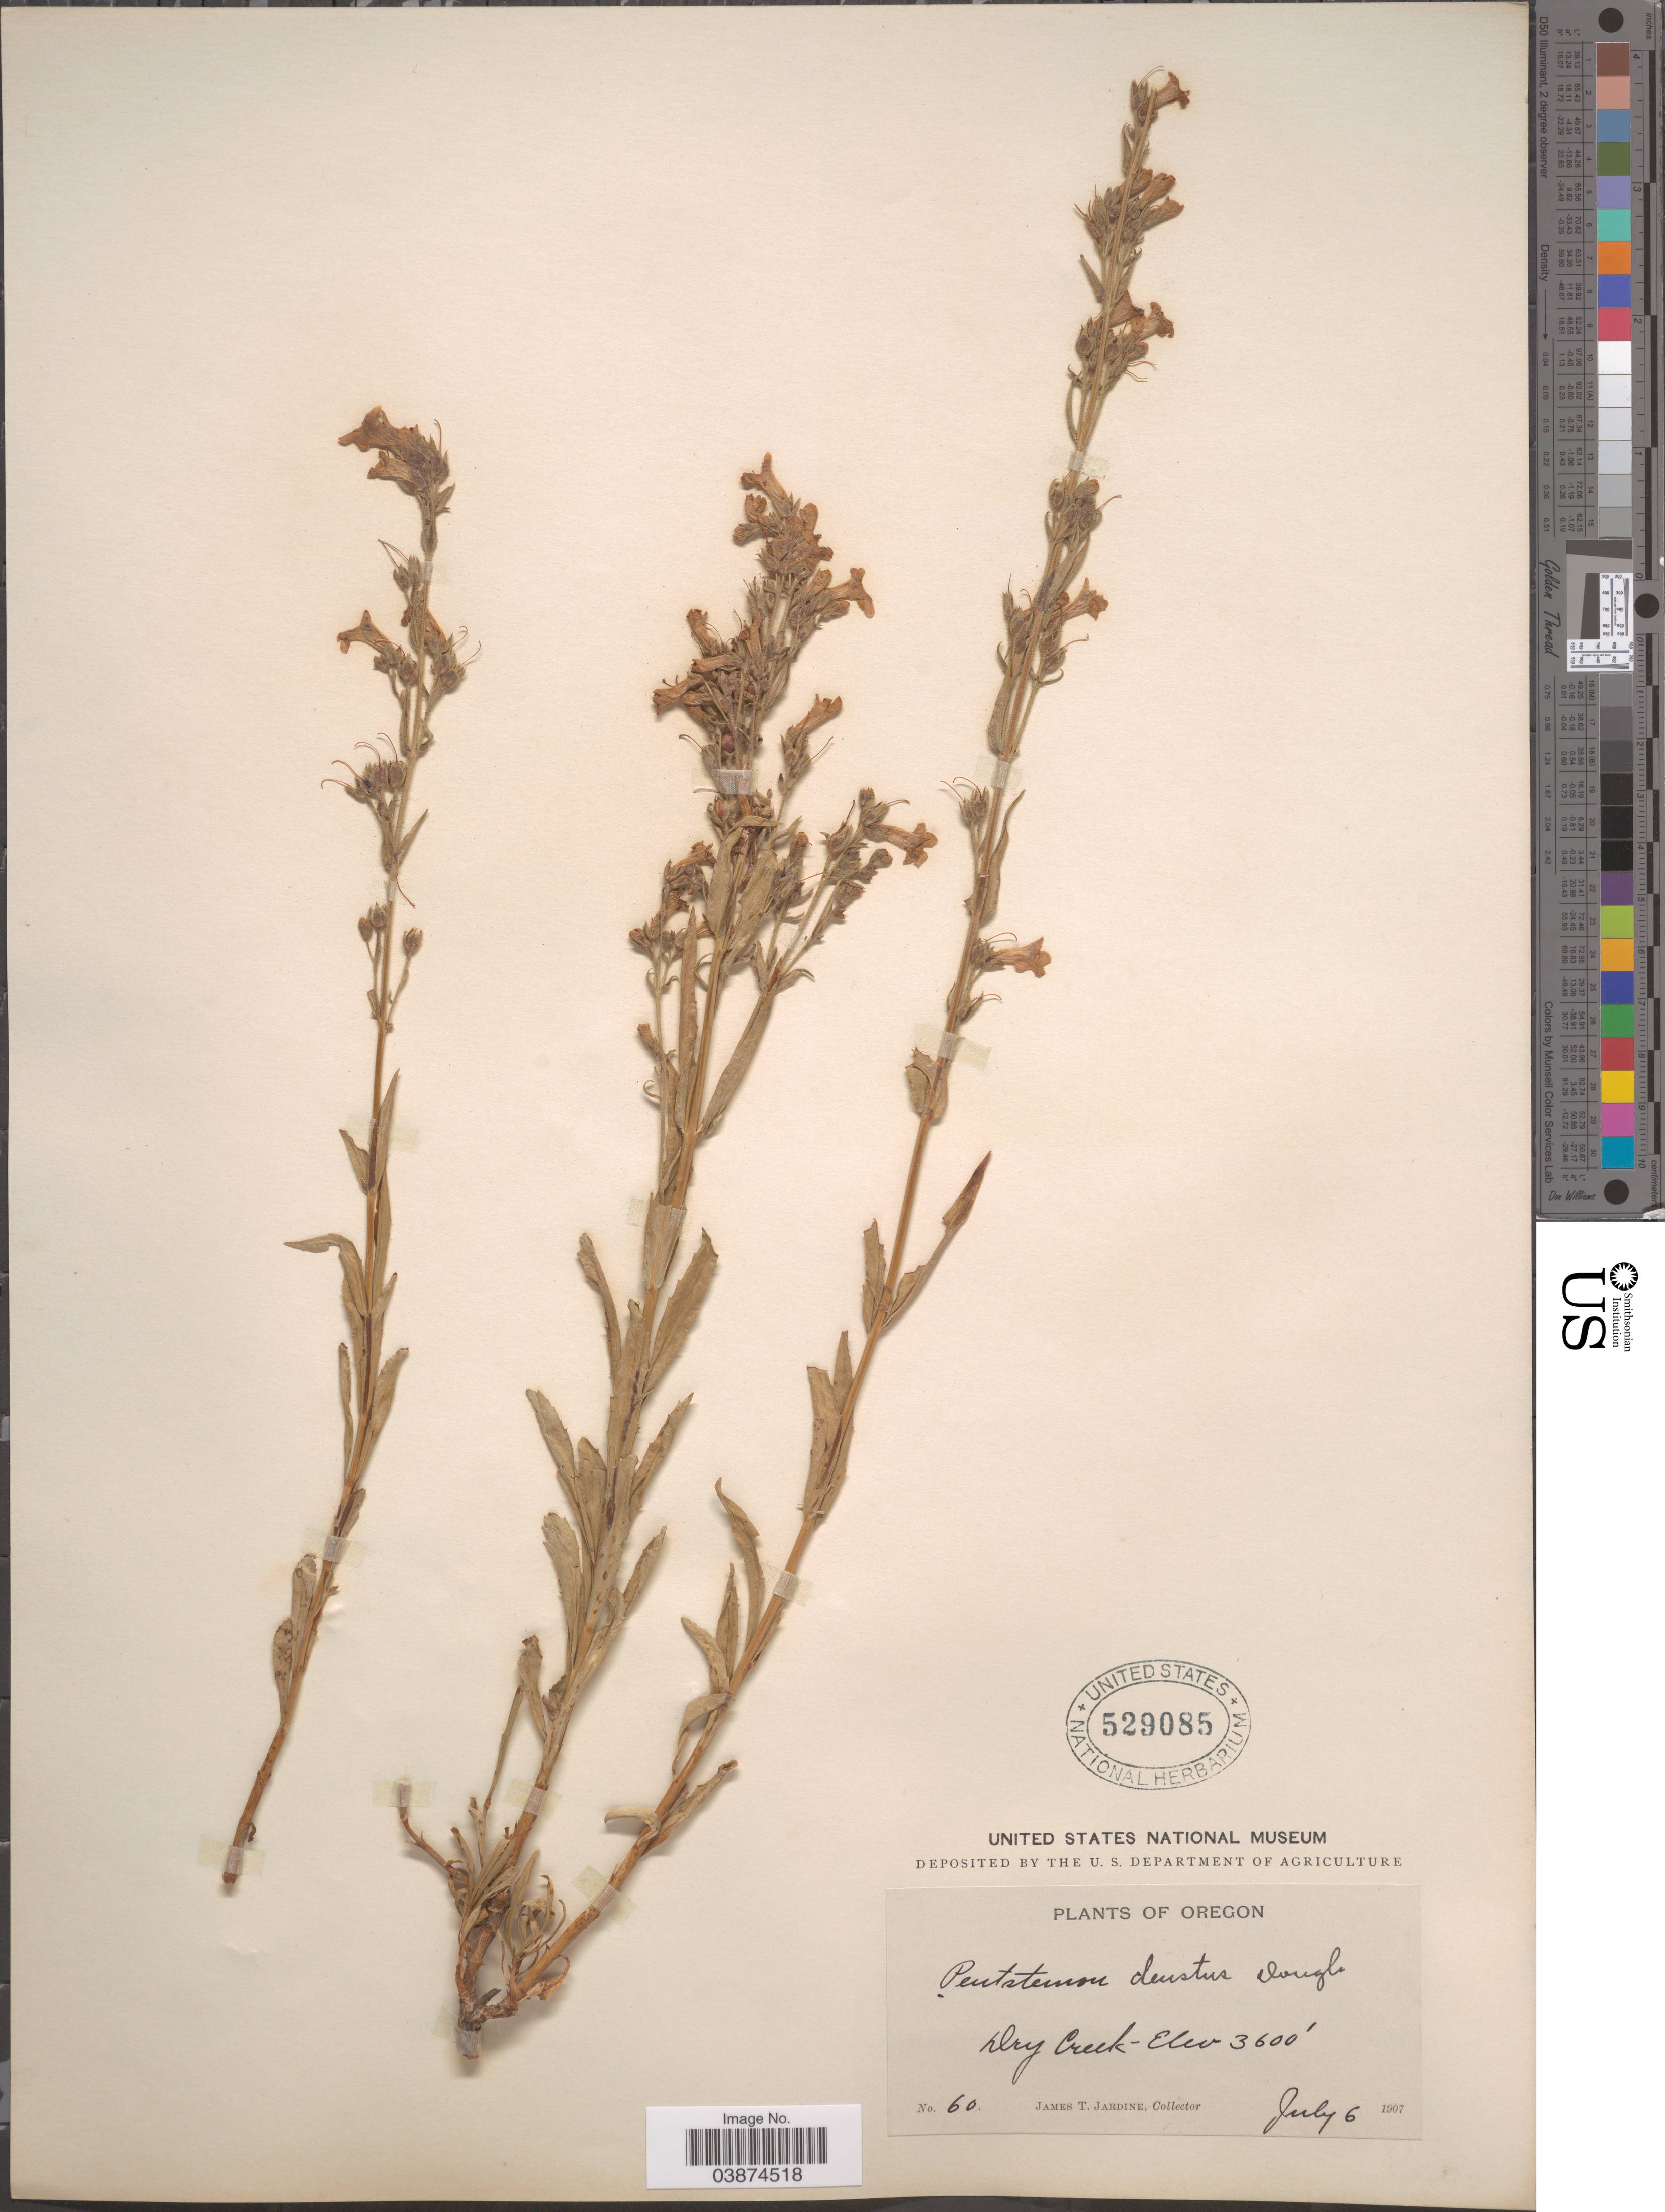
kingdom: Plantae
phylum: Tracheophyta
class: Magnoliopsida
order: Lamiales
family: Plantaginaceae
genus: Penstemon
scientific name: Penstemon deustus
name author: Douglas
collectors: J. T. Jardine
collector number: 60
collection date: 1907-07-06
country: United States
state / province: Oregon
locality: Dry Creek.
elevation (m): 1097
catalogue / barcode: US 529085